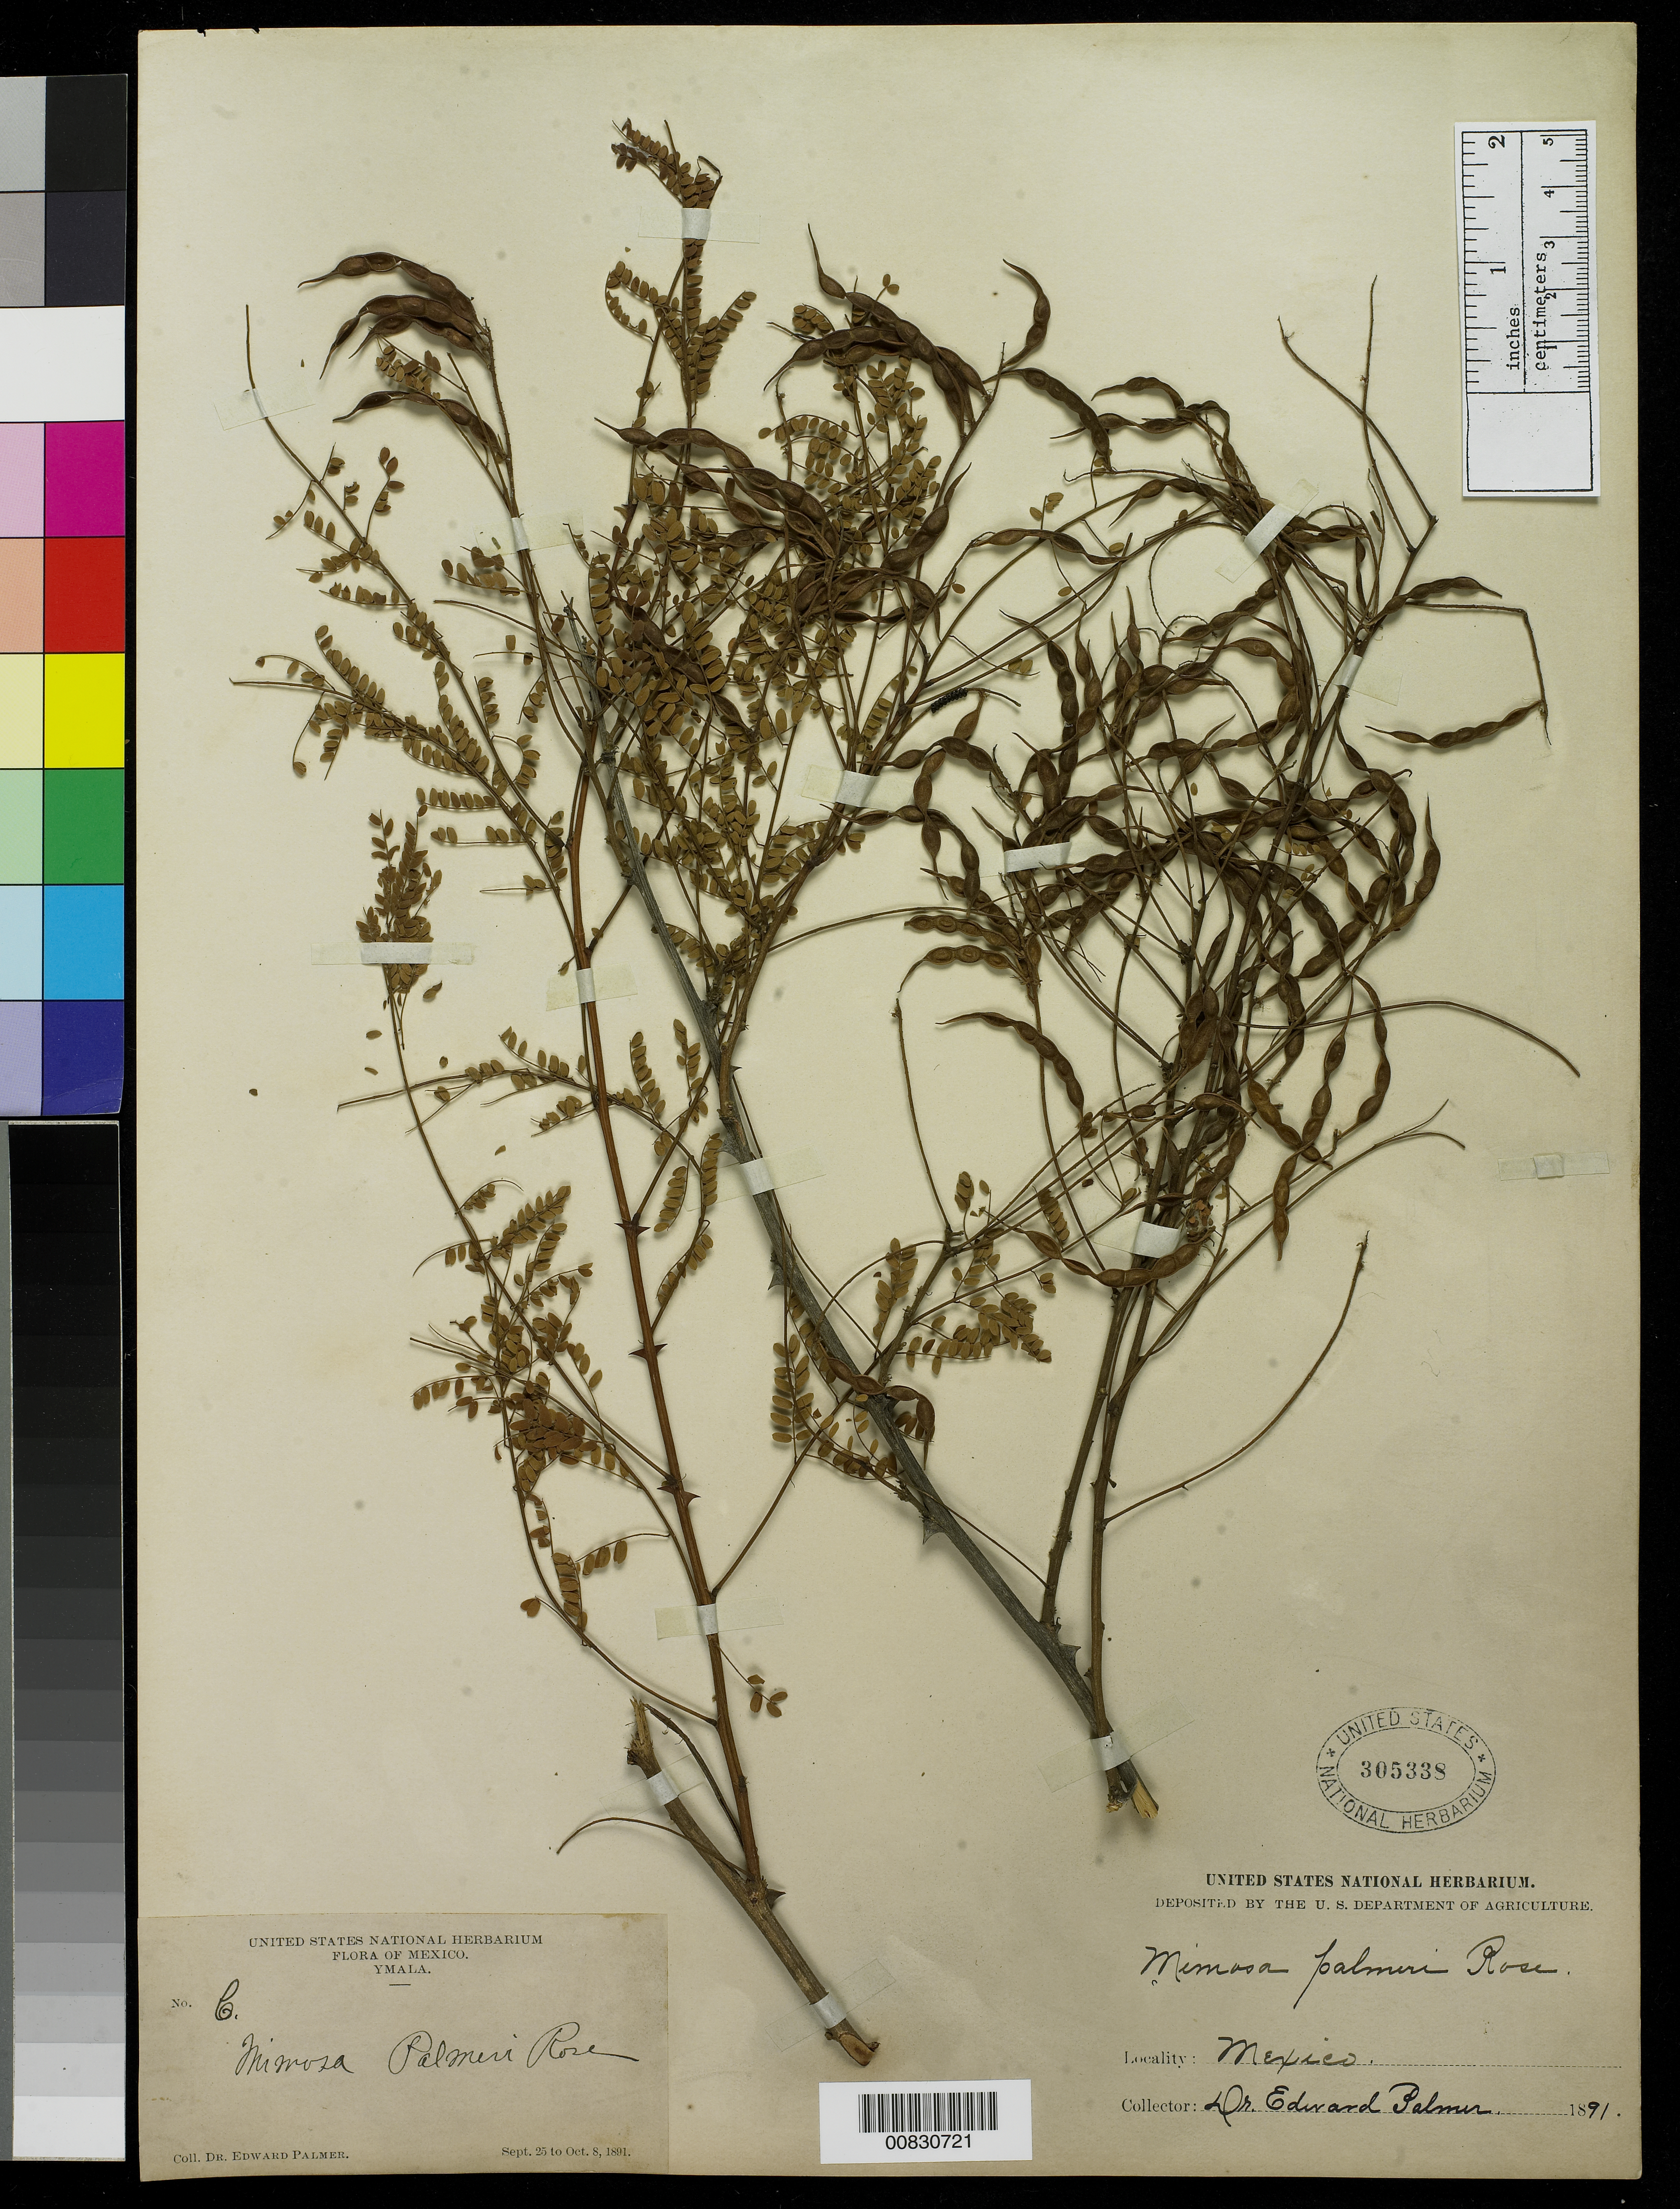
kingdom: Plantae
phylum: Tracheophyta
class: Magnoliopsida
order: Fabales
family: Fabaceae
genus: Mimosa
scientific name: Mimosa palmeri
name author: Rose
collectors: E. Palmer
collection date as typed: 25 Sep 1891 to 08 Oct 1891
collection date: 1891-09-25/1891-10-08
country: Mexico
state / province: Sinaloa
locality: C. Ymala, Sinaloa.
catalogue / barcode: US 305338